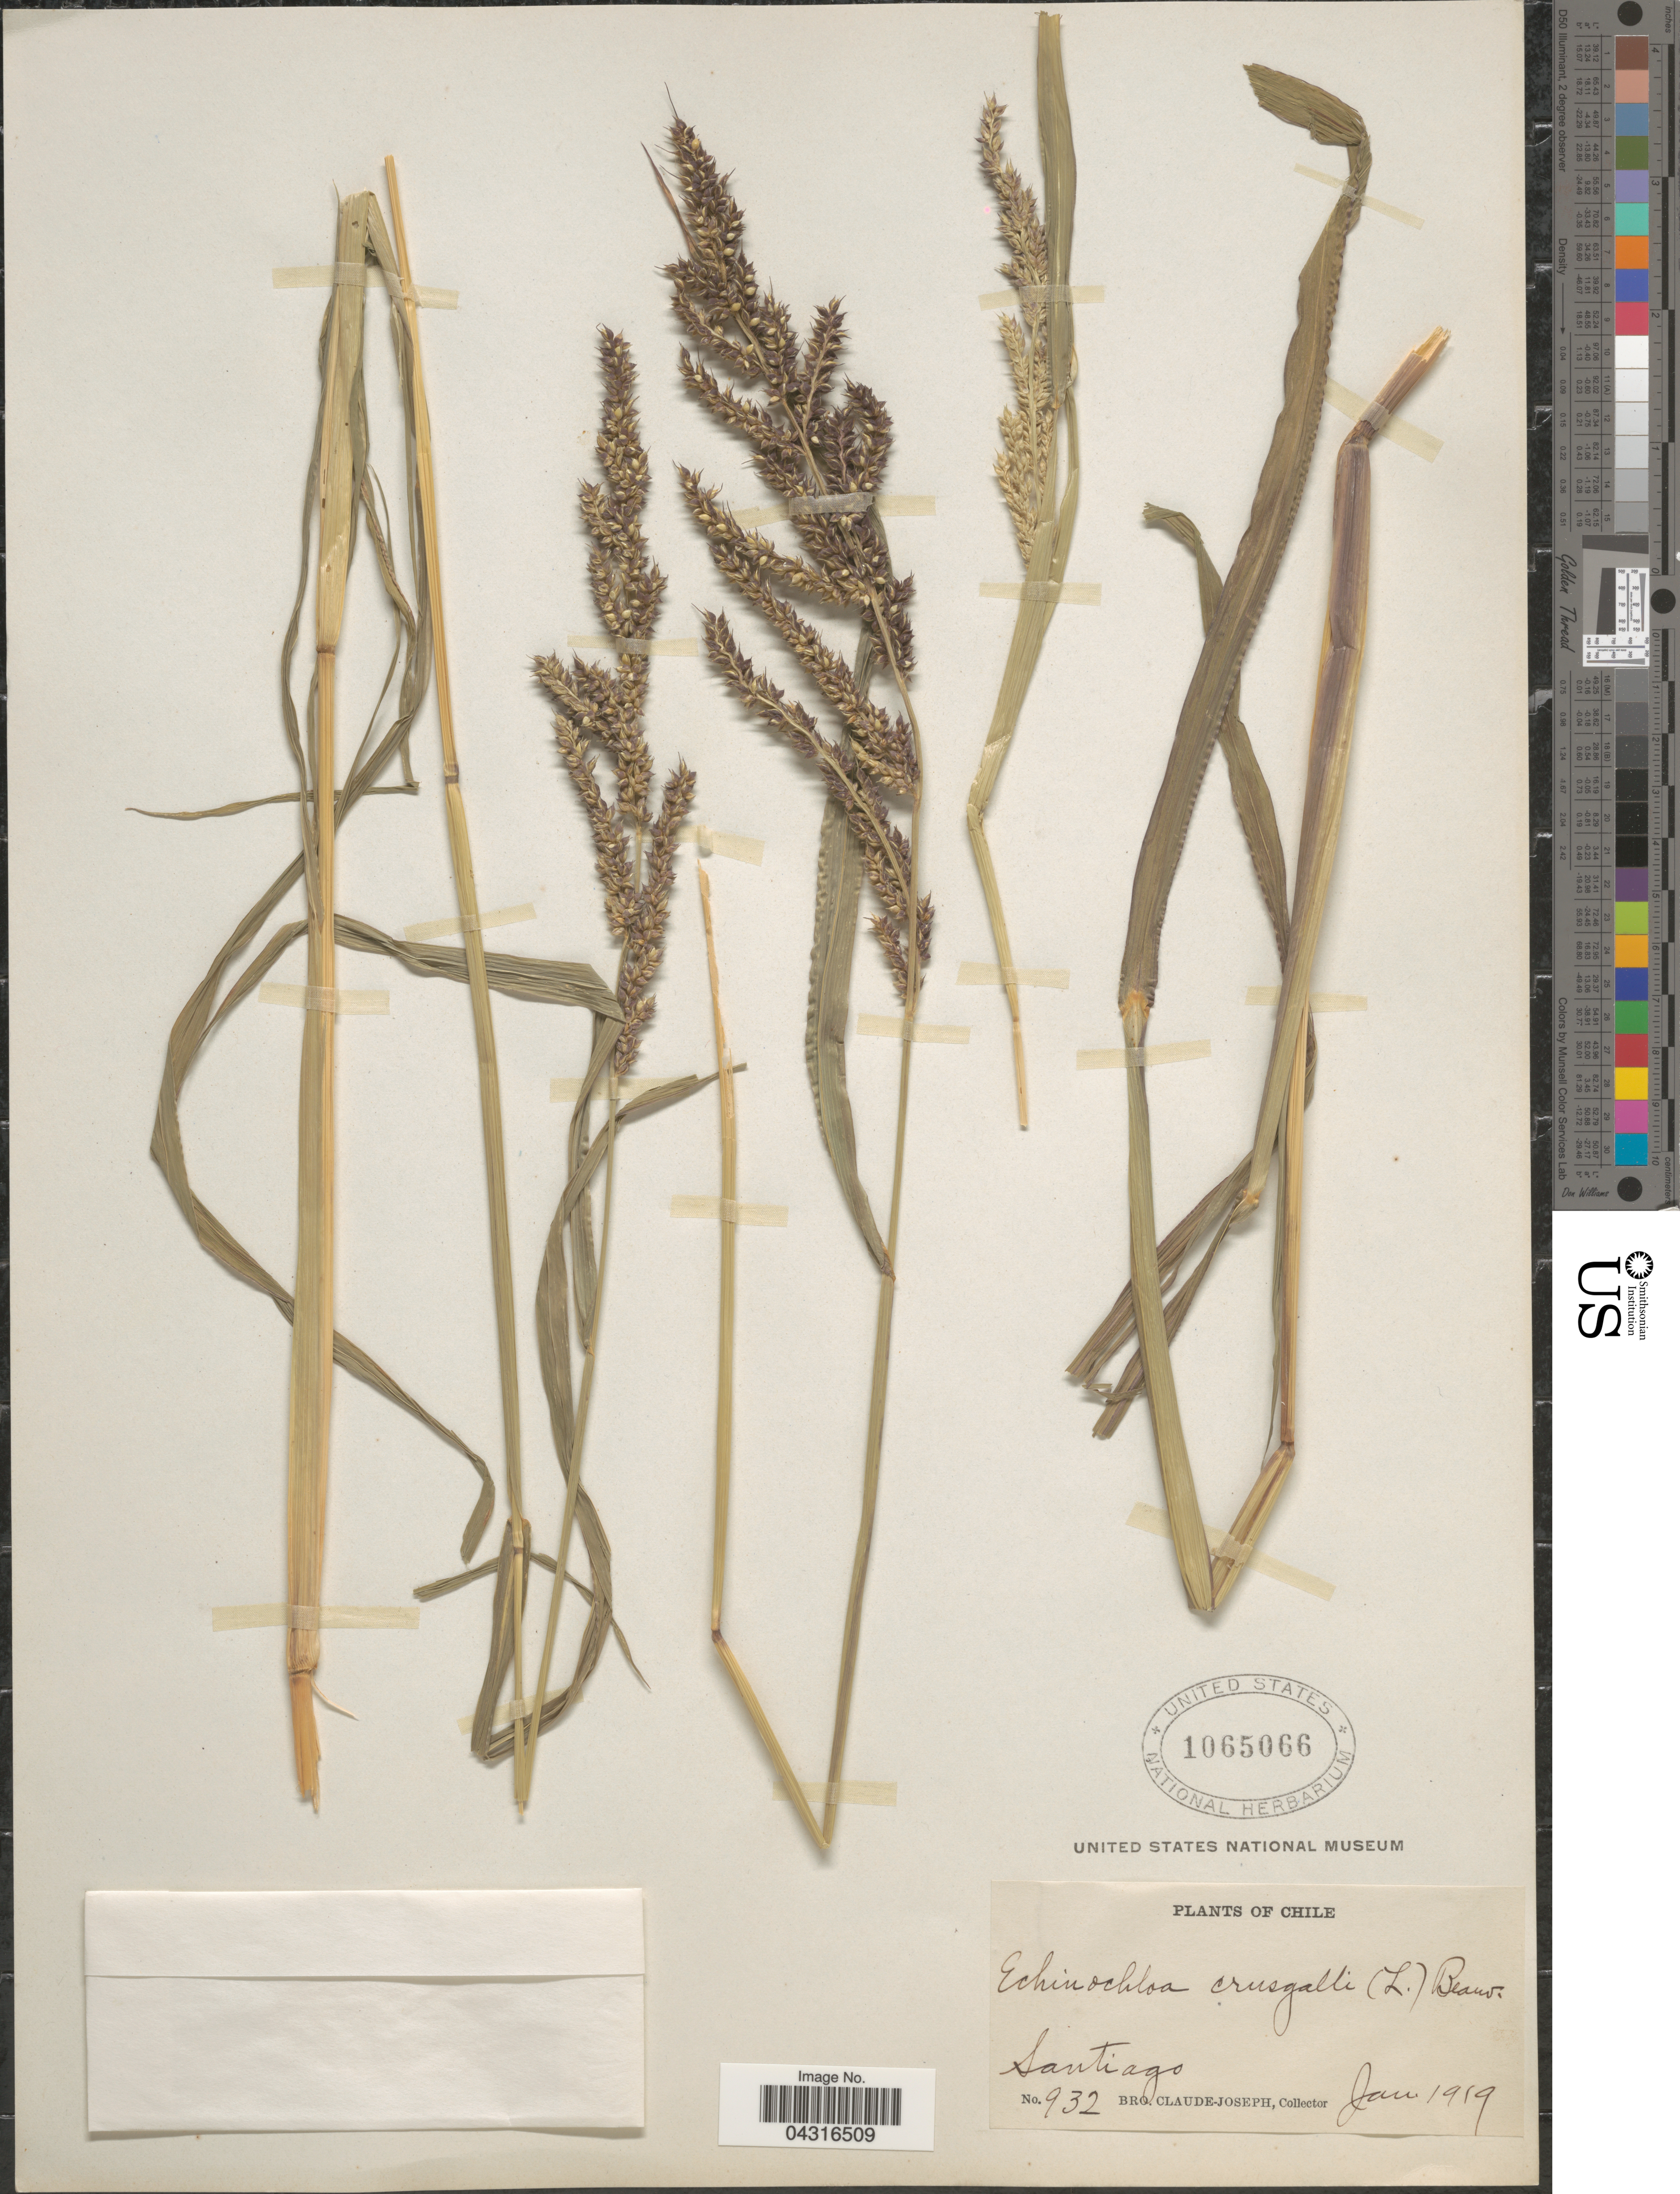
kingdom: Plantae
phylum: Tracheophyta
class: Liliopsida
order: Poales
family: Poaceae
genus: Echinochloa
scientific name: Echinochloa crus-galli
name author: (L.) P. Beauv.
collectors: Bro. Claude-Joseph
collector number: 932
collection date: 1919-01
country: Chile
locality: Santiago.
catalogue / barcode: US 1065066